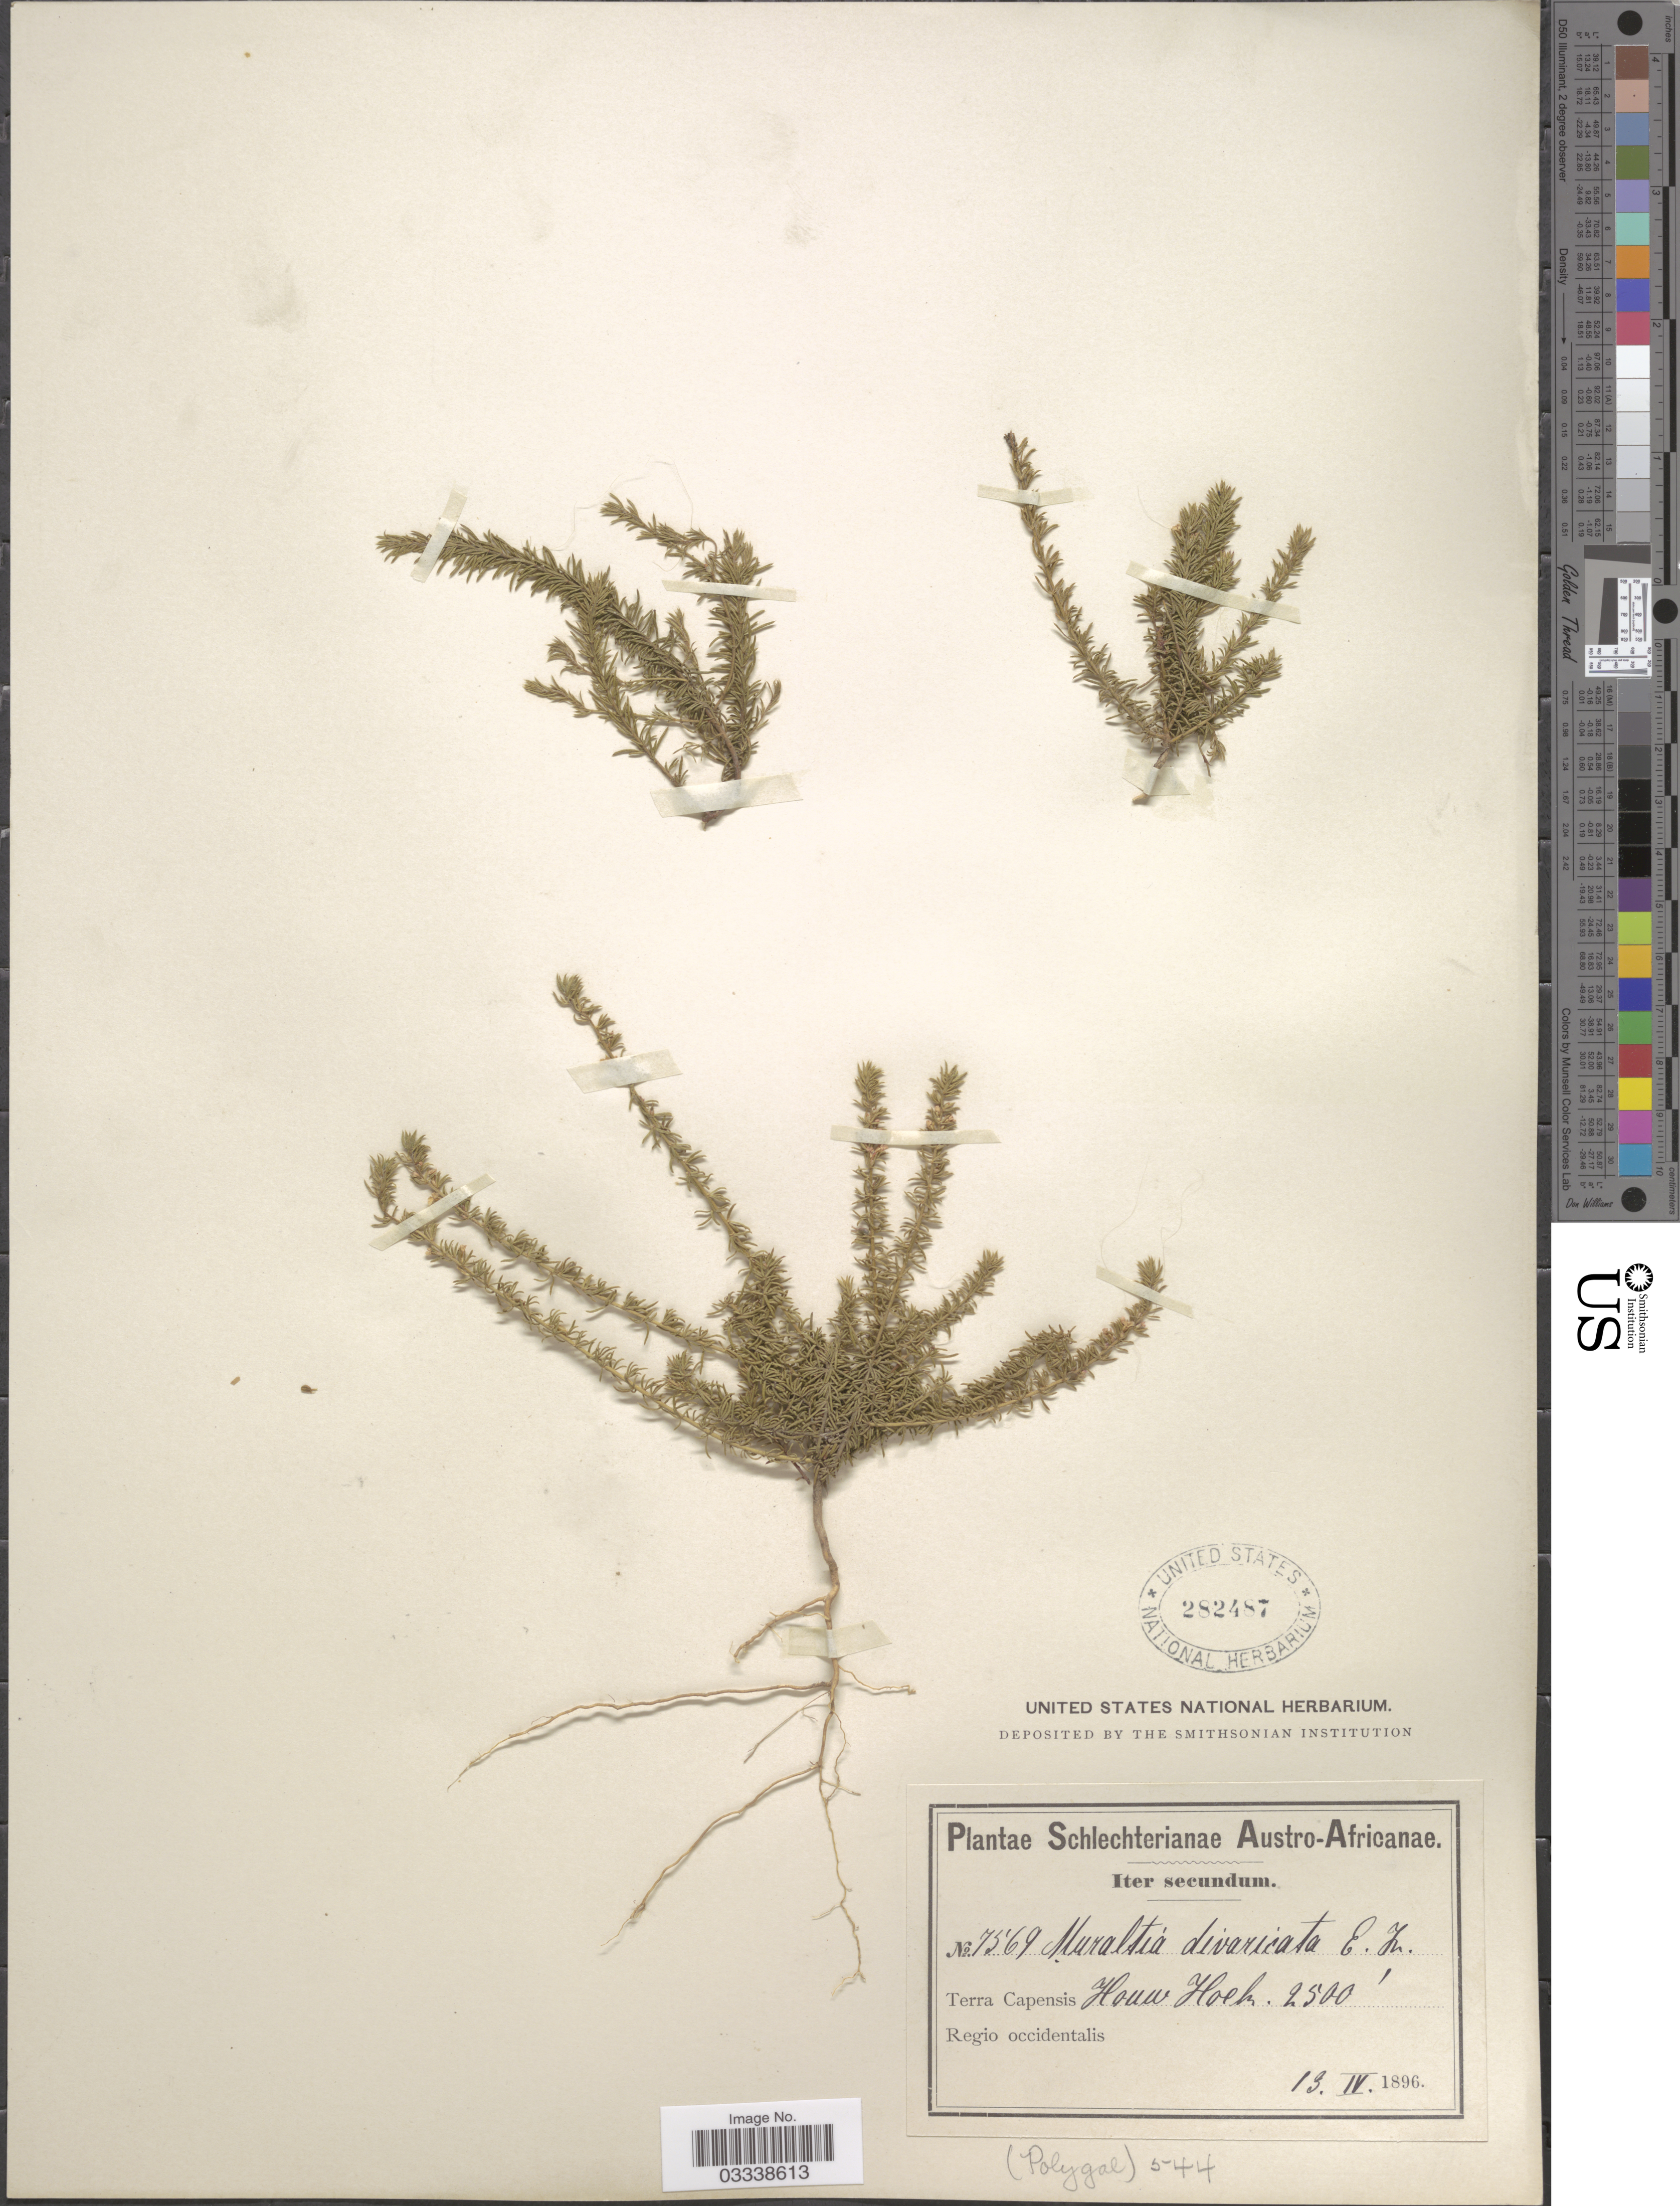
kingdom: Plantae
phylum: Tracheophyta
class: Magnoliopsida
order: Fabales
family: Polygalaceae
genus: Muraltia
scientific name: Muraltia divaricata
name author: Eckl. & Zeyh.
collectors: Schlechter, --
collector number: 7569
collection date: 1896-04-13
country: South Africa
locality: Austro-Africanae, Terra Capensis, Houw Hoek, Regio occidentalis.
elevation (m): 762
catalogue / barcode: US 282487